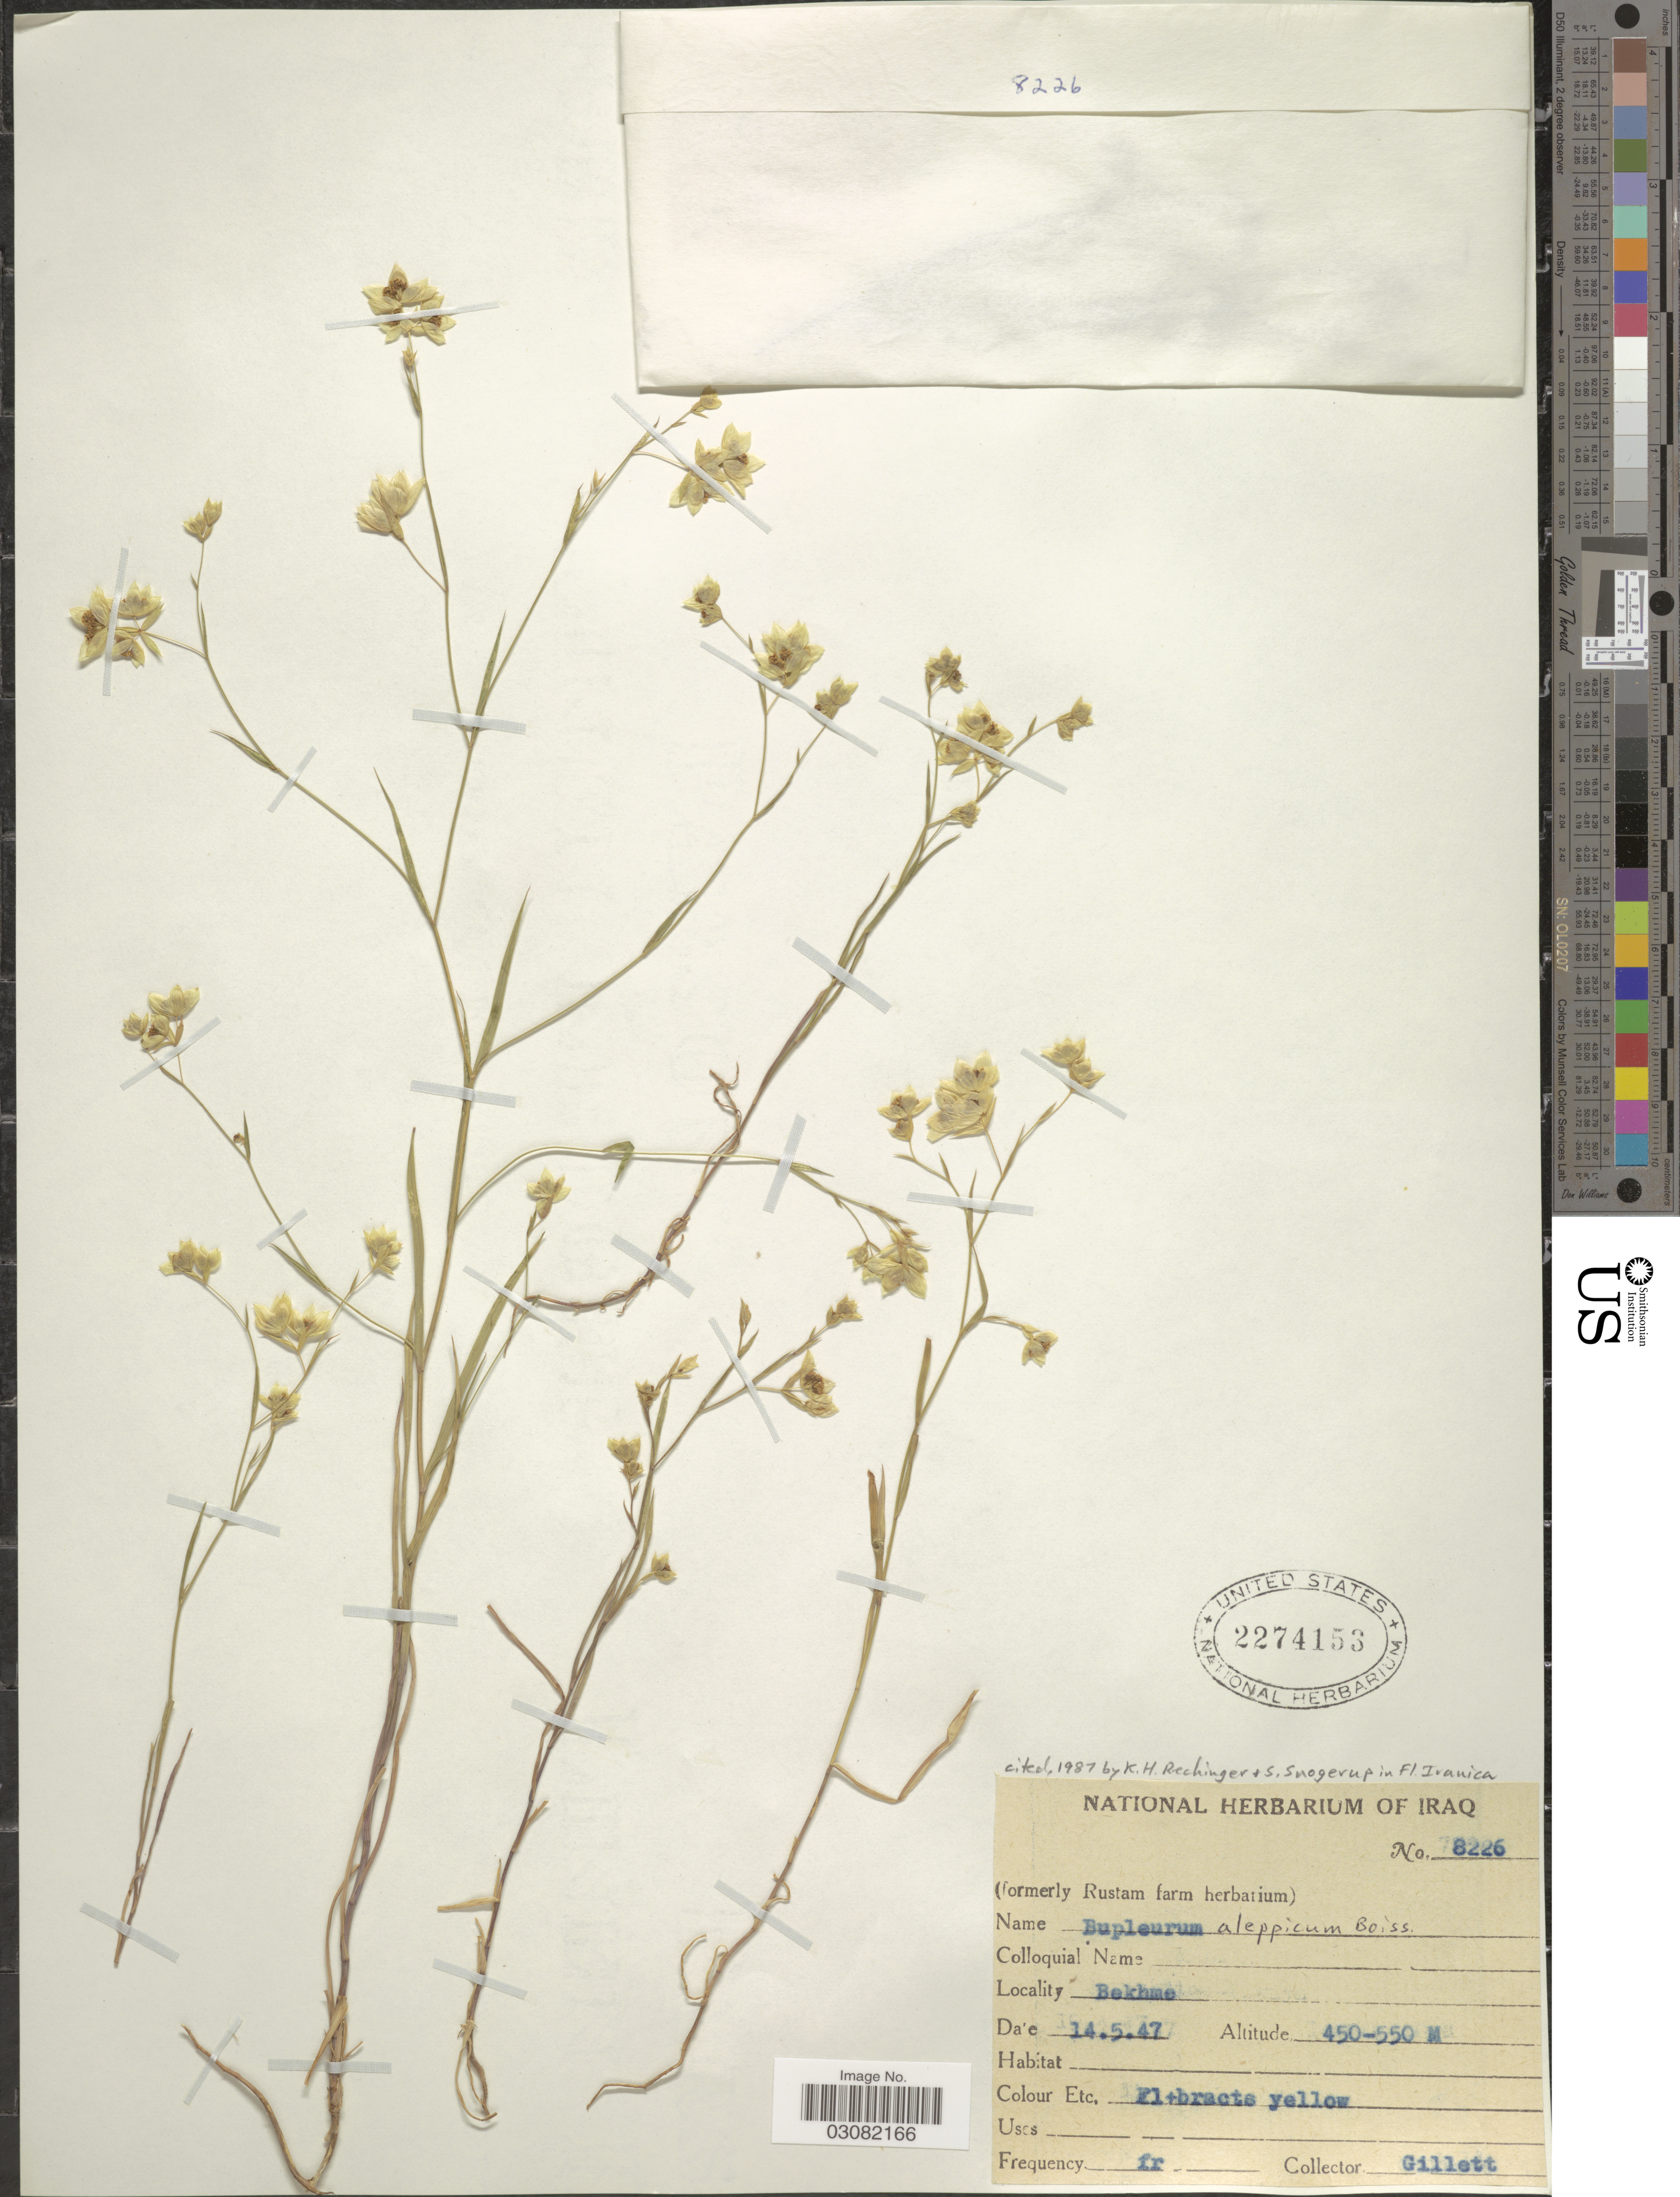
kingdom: Plantae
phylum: Tracheophyta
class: Magnoliopsida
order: Apiales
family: Apiaceae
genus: Bupleurum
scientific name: Bupleurum aleppicum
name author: Boiss.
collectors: Gillett, --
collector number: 8226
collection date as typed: Transcribed d/m/y: 14/5/47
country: Iraq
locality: Bekhme.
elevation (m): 450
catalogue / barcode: US 2274153